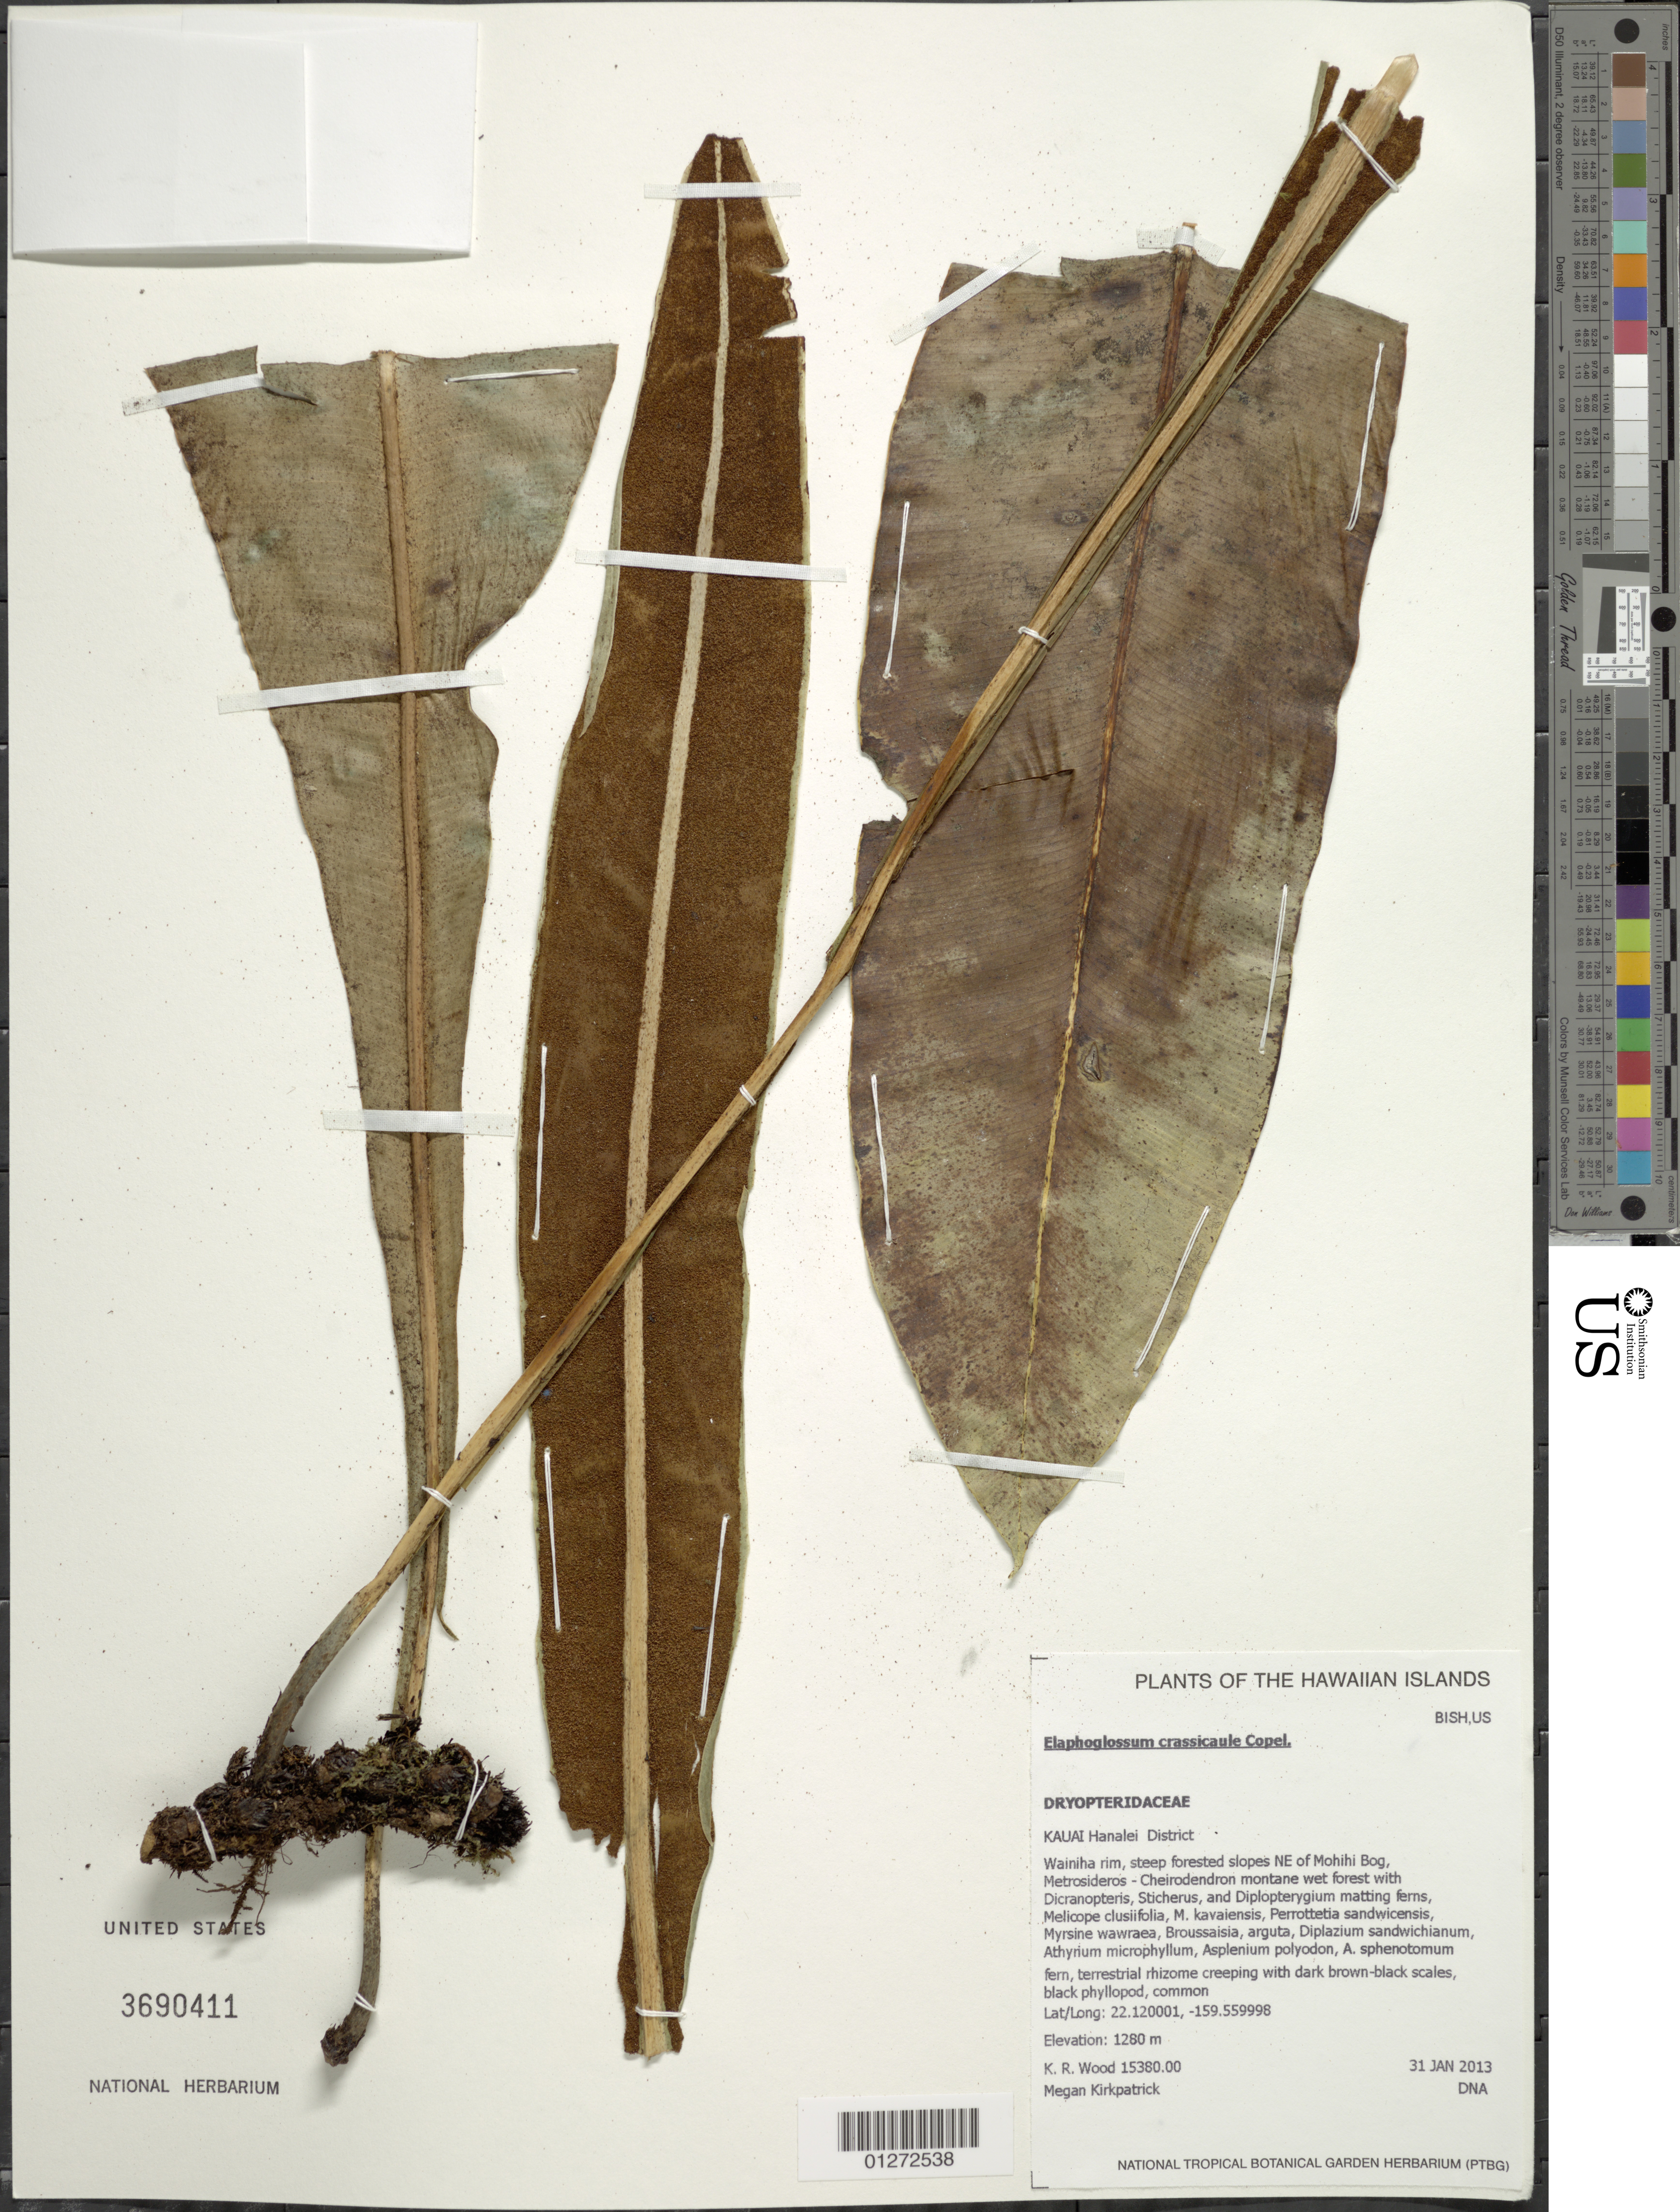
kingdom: Plantae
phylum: Tracheophyta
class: Polypodiopsida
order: Polypodiales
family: Dryopteridaceae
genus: Elaphoglossum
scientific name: Elaphoglossum crassicaule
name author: Copel.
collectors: K. R. Wood & M. Kirkpatrick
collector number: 15380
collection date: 2013-01-31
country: United States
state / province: Hawaii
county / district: Kauai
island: Kaua'i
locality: Hanalei District, Wainiha rim, steep forested slopes NE of Mohihi Bog.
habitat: Montane wet forest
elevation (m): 1280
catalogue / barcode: US 3690411